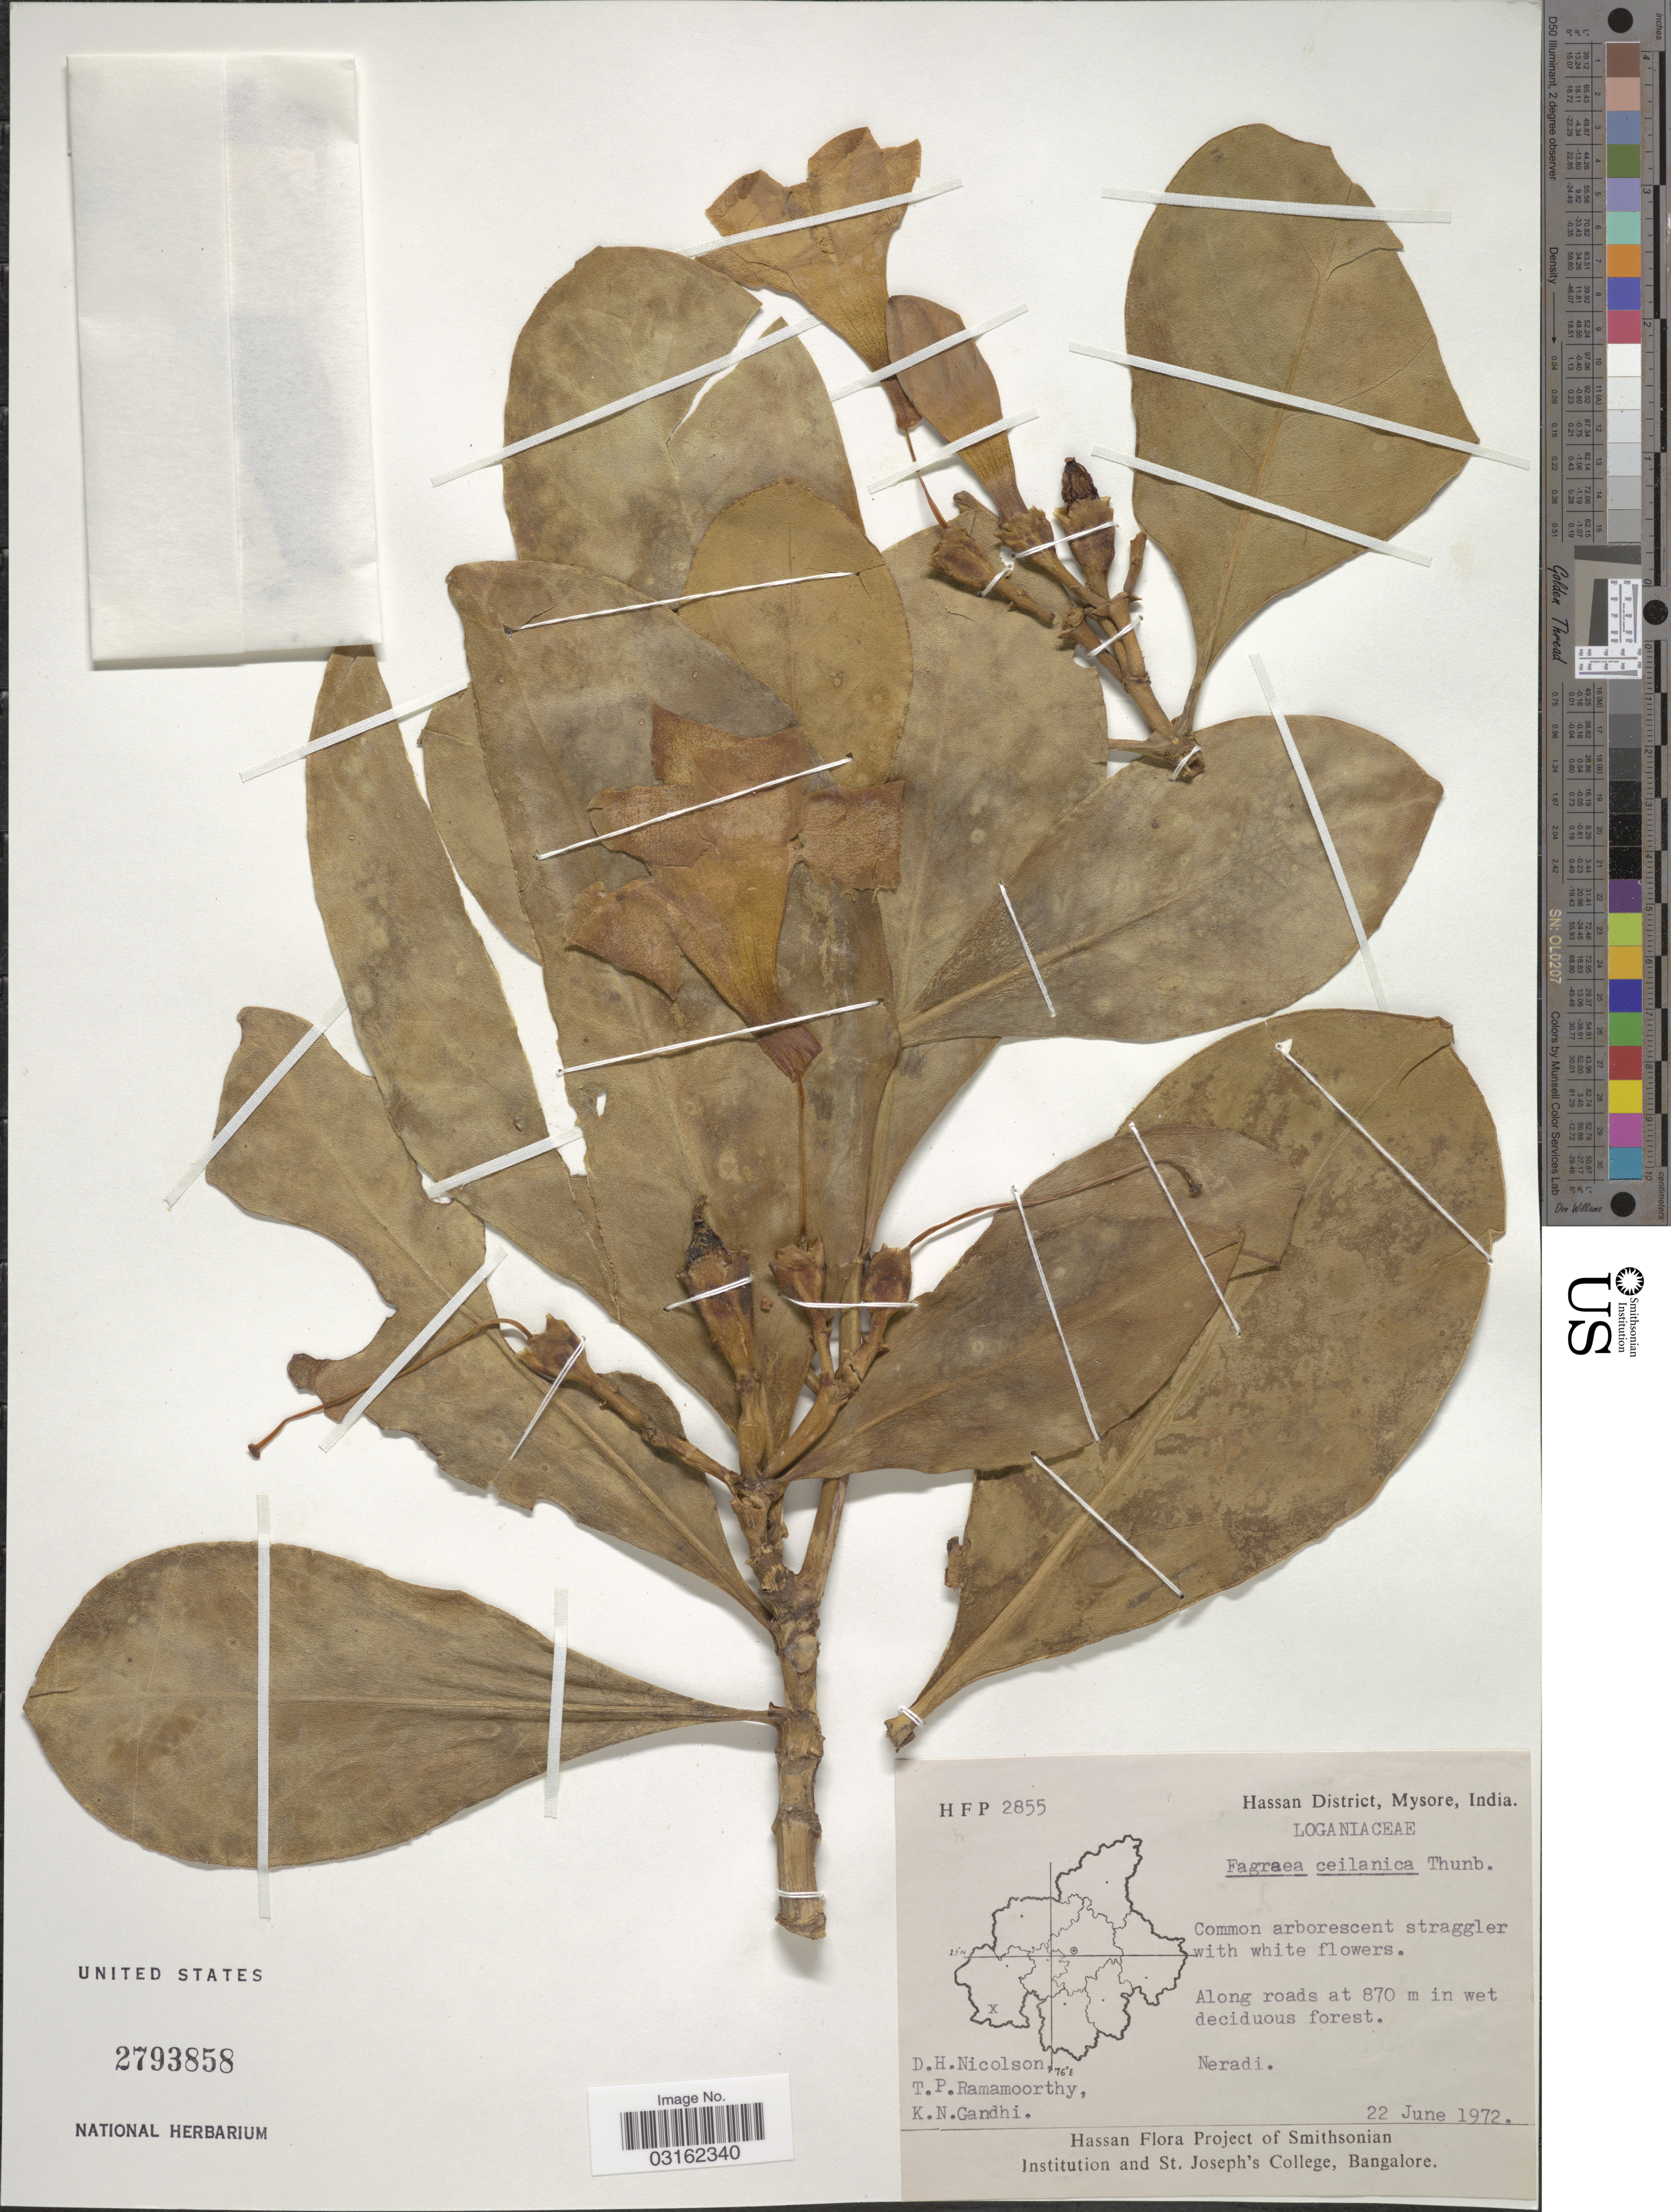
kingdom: Plantae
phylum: Tracheophyta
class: Magnoliopsida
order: Gentianales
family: Gentianaceae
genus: Fagraea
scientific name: Fagraea ceilanica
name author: Thunb.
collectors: D. H. Nicolson, T. P. Ramamoorthy & K. N. Gandhi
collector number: HFP2855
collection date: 1972-06-22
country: India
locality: Hassan District, Mysore, Neradi.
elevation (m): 870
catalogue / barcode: US 2793858